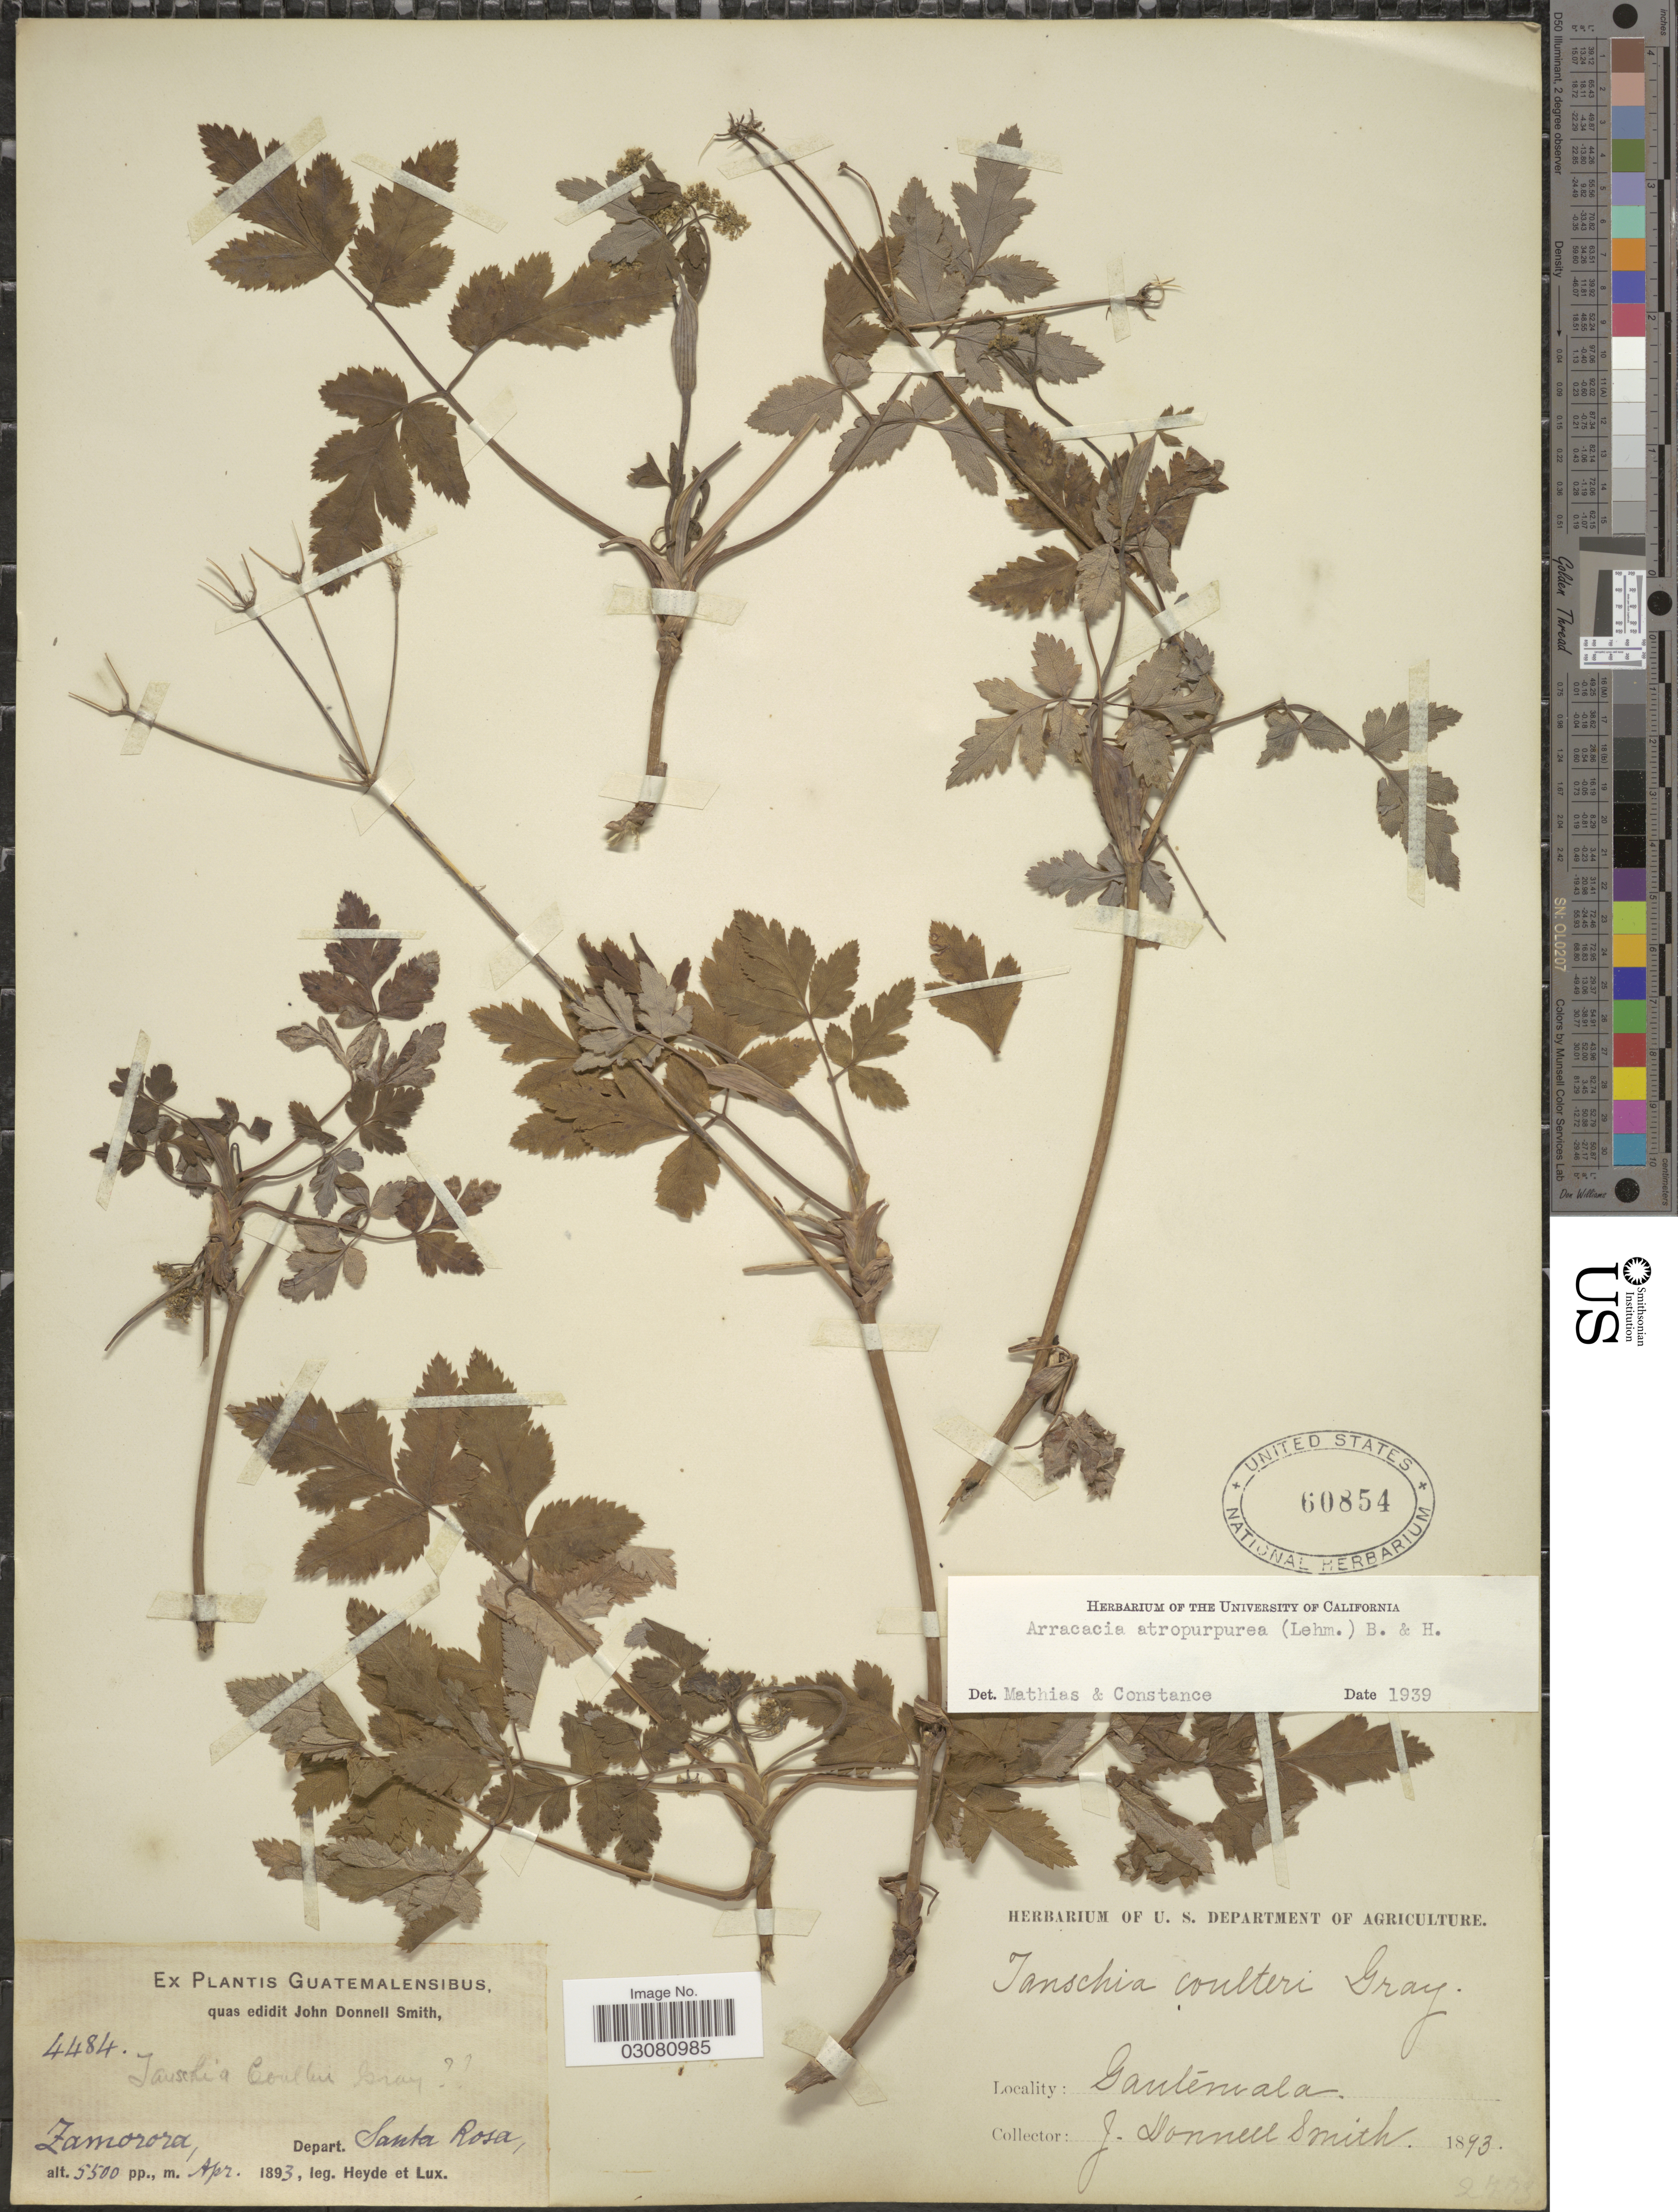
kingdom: Plantae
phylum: Tracheophyta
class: Magnoliopsida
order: Apiales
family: Apiaceae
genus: Arracacia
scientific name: Arracacia atropurpurea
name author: (Lehm.) Benth. & Hook. f. ex Hemsl.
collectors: Heyde & Lux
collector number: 4484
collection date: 1893-04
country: Guatemala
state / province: Santa Rosa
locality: Zamorora, Depart. Santa Rosa.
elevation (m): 1676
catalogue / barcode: US 60854